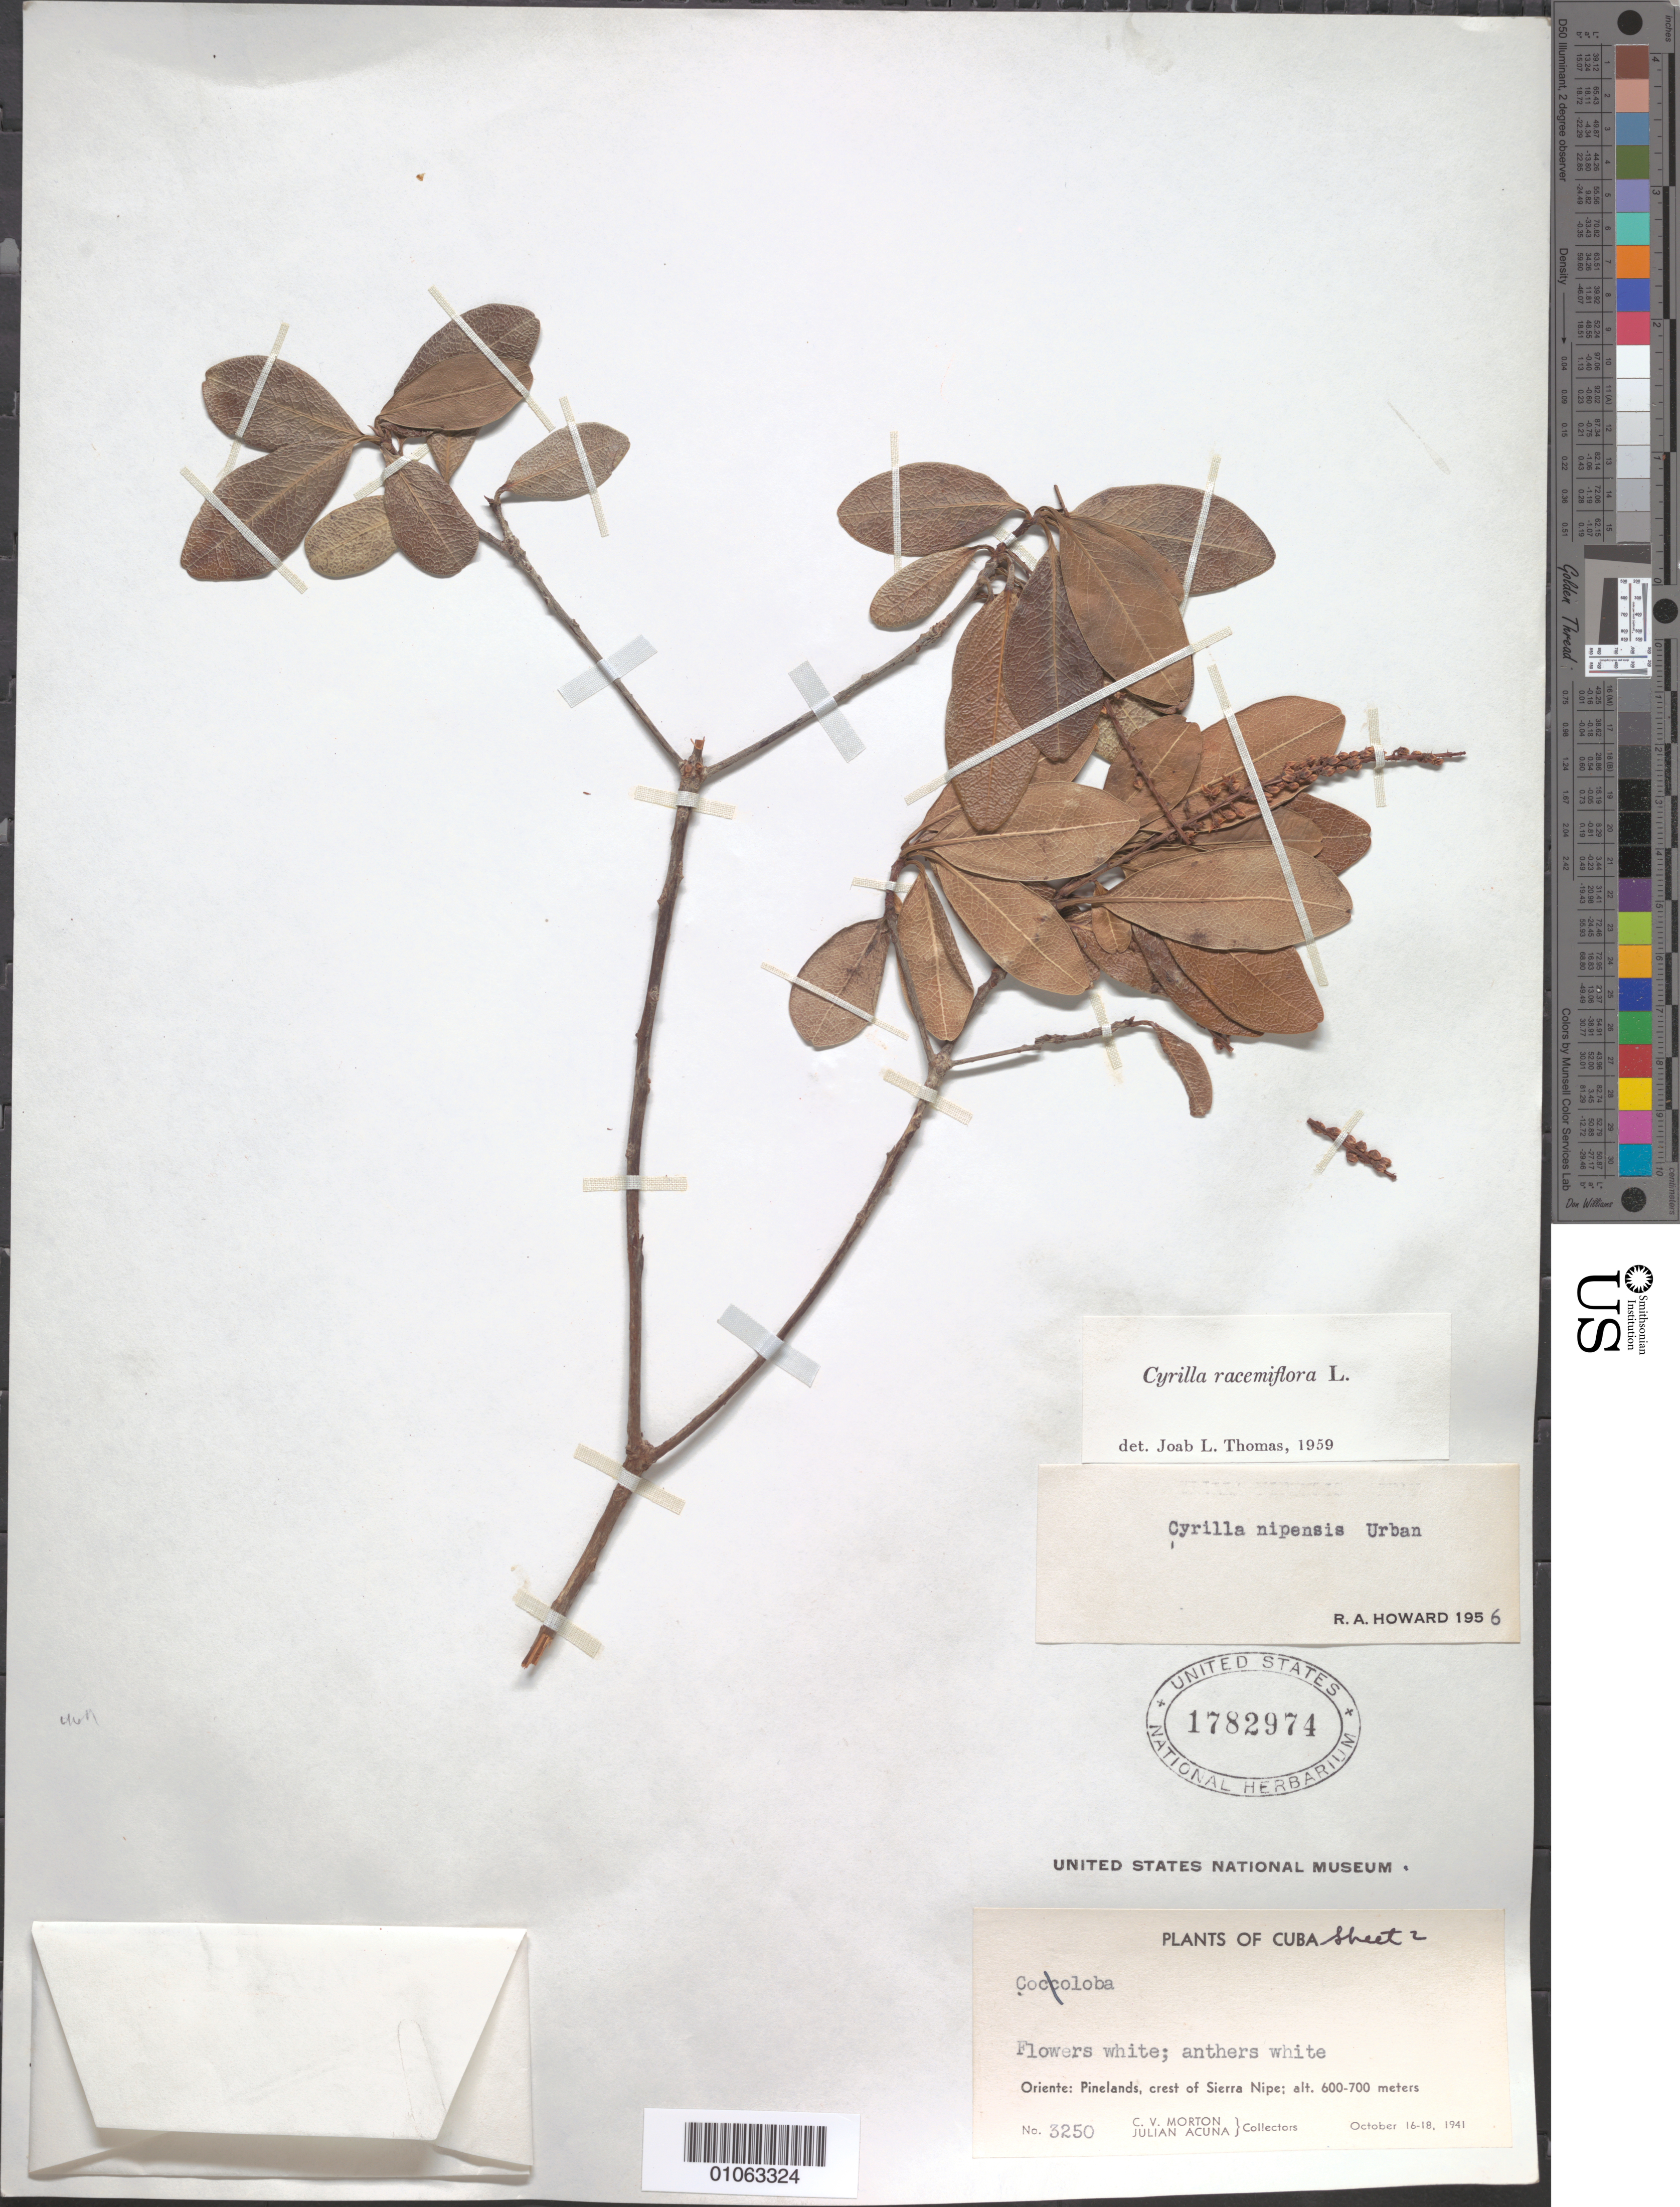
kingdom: Plantae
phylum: Tracheophyta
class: Magnoliopsida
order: Ericales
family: Cyrillaceae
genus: Cyrilla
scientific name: Cyrilla racemiflora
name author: L.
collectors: C. V. Morton & J. Acuña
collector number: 3250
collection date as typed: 16 Oct 1941 to 18 Oct 1941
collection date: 1941-10-16/1941-10-18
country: Cuba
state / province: Holguín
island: Cuba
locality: Pineland, crest of Sierra Nipe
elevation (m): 600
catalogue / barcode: US 1782974